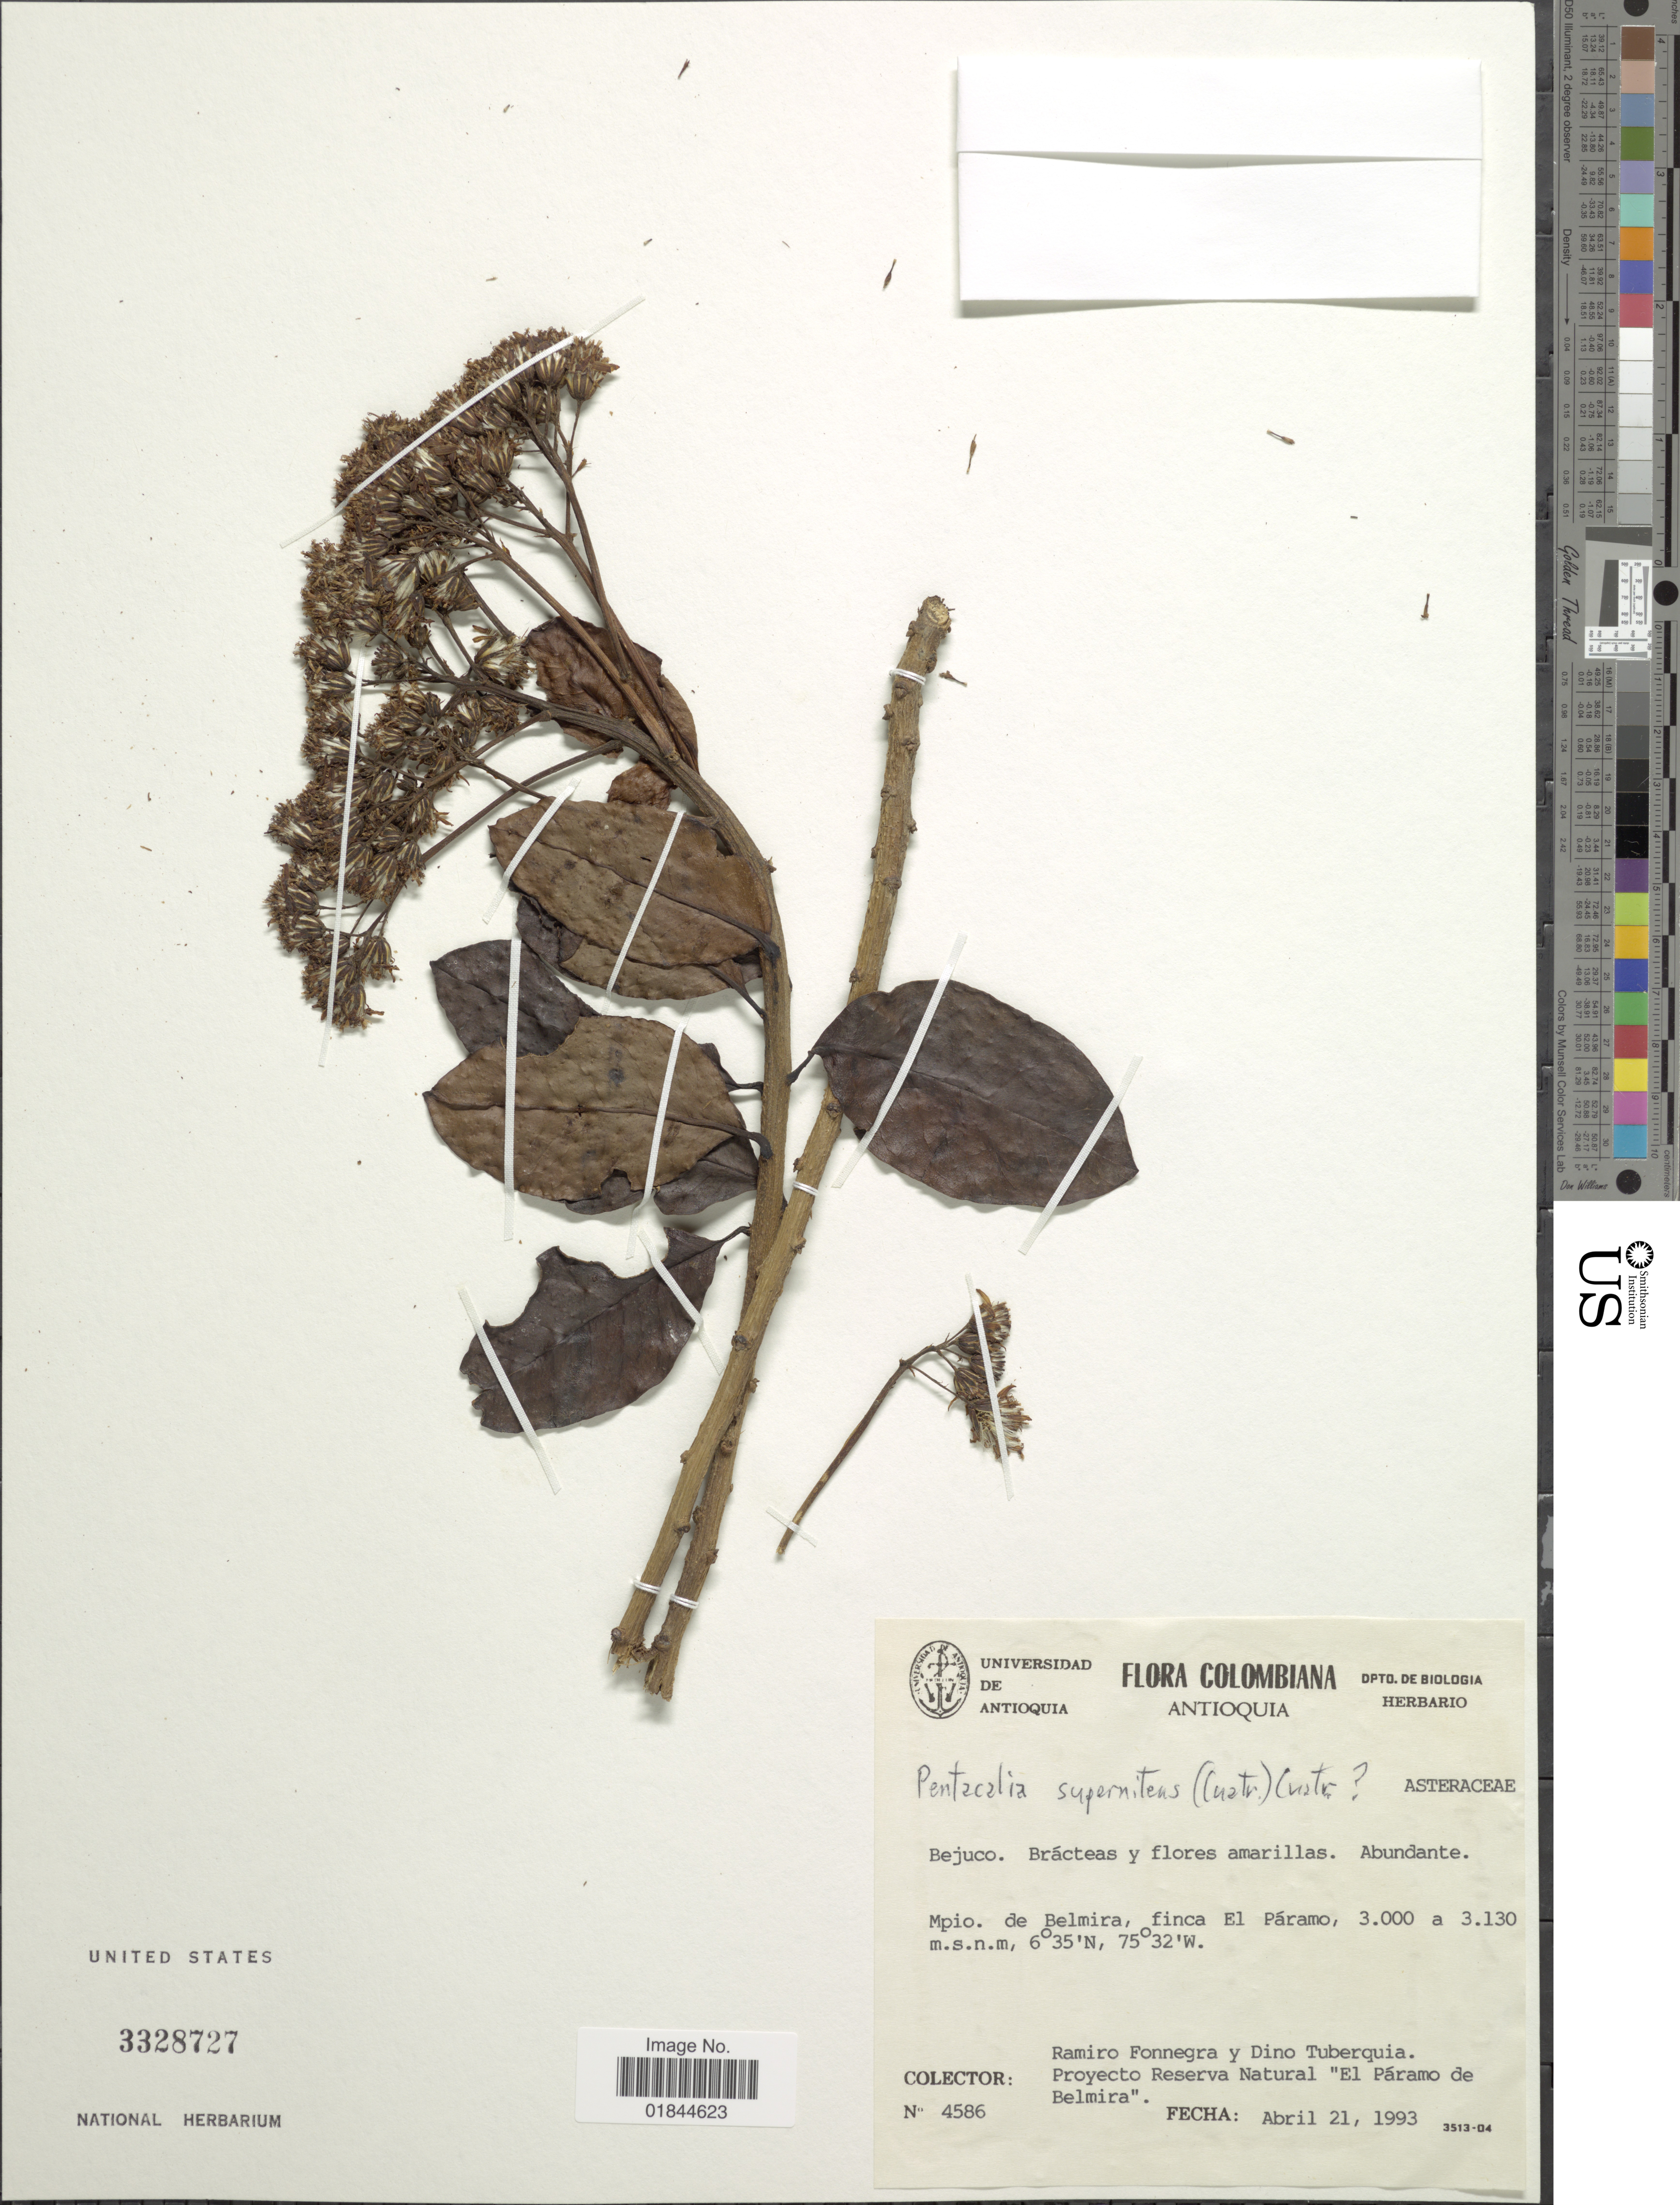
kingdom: Plantae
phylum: Tracheophyta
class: Magnoliopsida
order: Asterales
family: Asteraceae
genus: Pentacalia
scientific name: Pentacalia supernitens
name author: (Cuatrec.) Cuatrec.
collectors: R. Fonnegra G. & D. Tuberquia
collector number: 4586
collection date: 1993-04-21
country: Colombia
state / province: Antioquia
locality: Mpio. de Belmira, finca El Paramo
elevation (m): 3000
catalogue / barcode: US 3328727